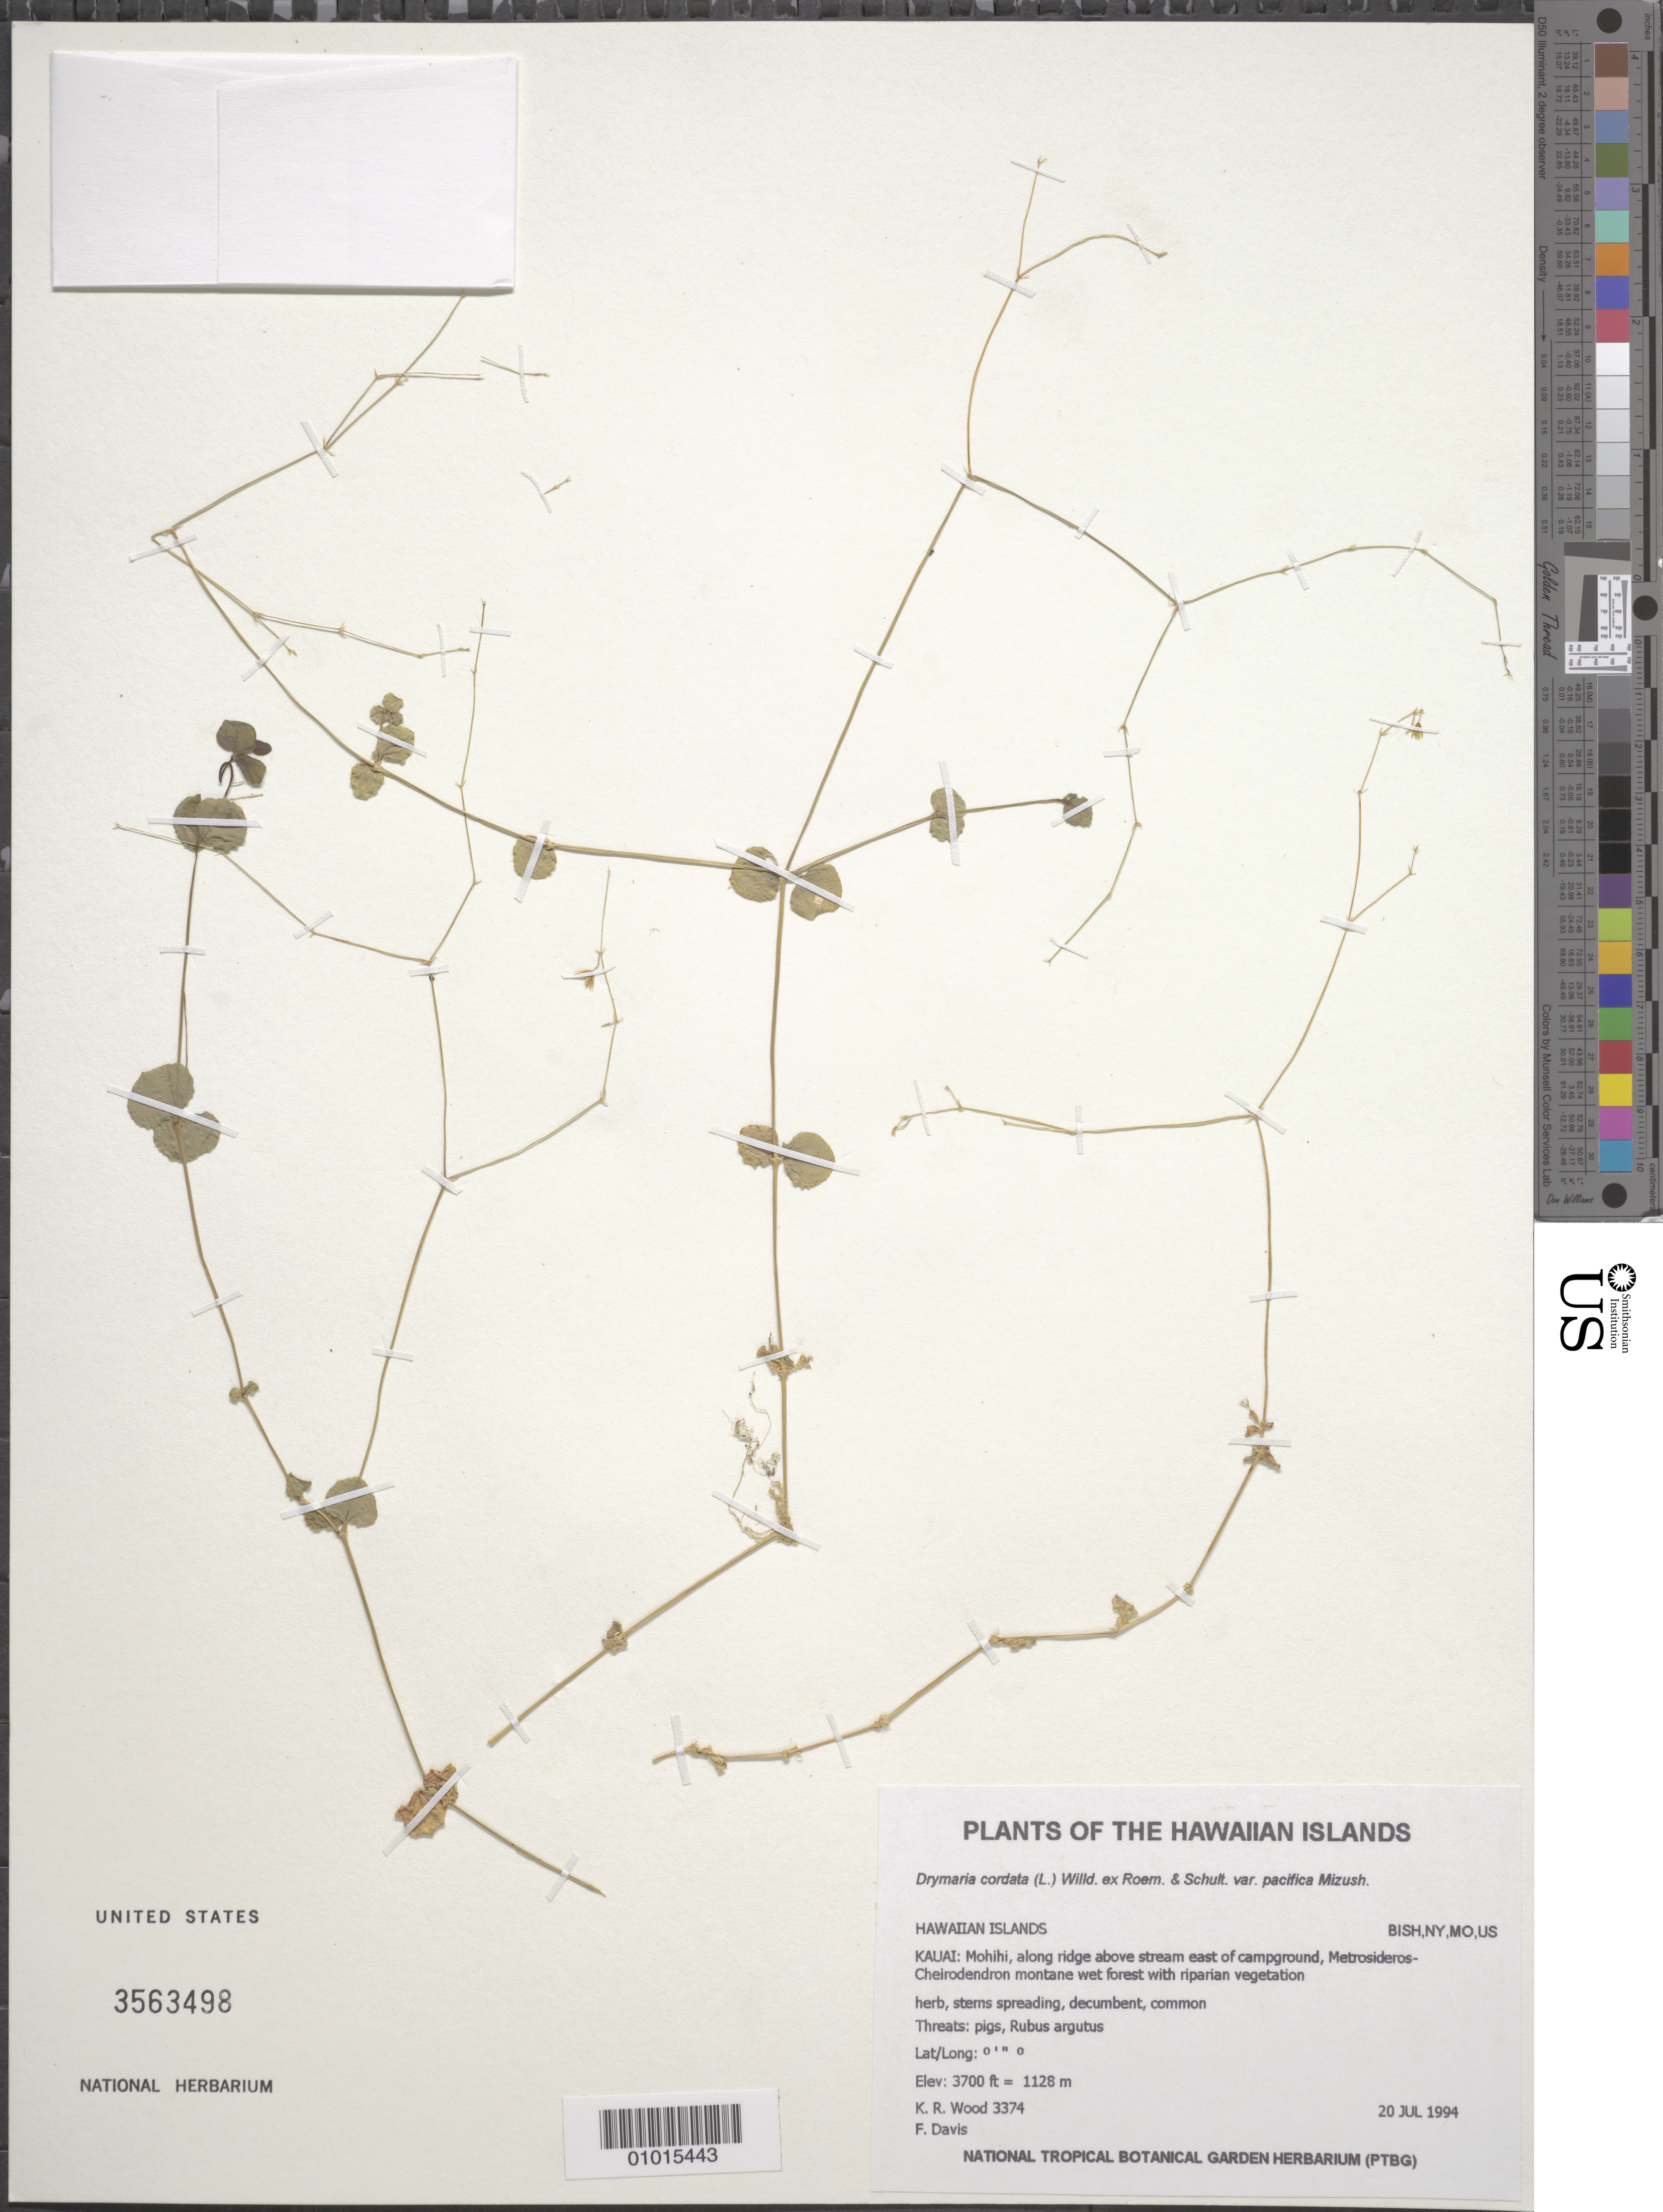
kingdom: Plantae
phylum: Tracheophyta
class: Magnoliopsida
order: Caryophyllales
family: Caryophyllaceae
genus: Drymaria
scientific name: Drymaria cordata var. pacifica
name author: M. Mizush.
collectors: K. R. Wood & F. Davis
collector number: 3374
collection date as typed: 20 Jul 1994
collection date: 1994-07-20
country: United States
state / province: Hawaii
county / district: Kauai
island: Kaua'i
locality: Mohihi, along ridge above stream east of campground.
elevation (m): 1128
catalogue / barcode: US 3563498